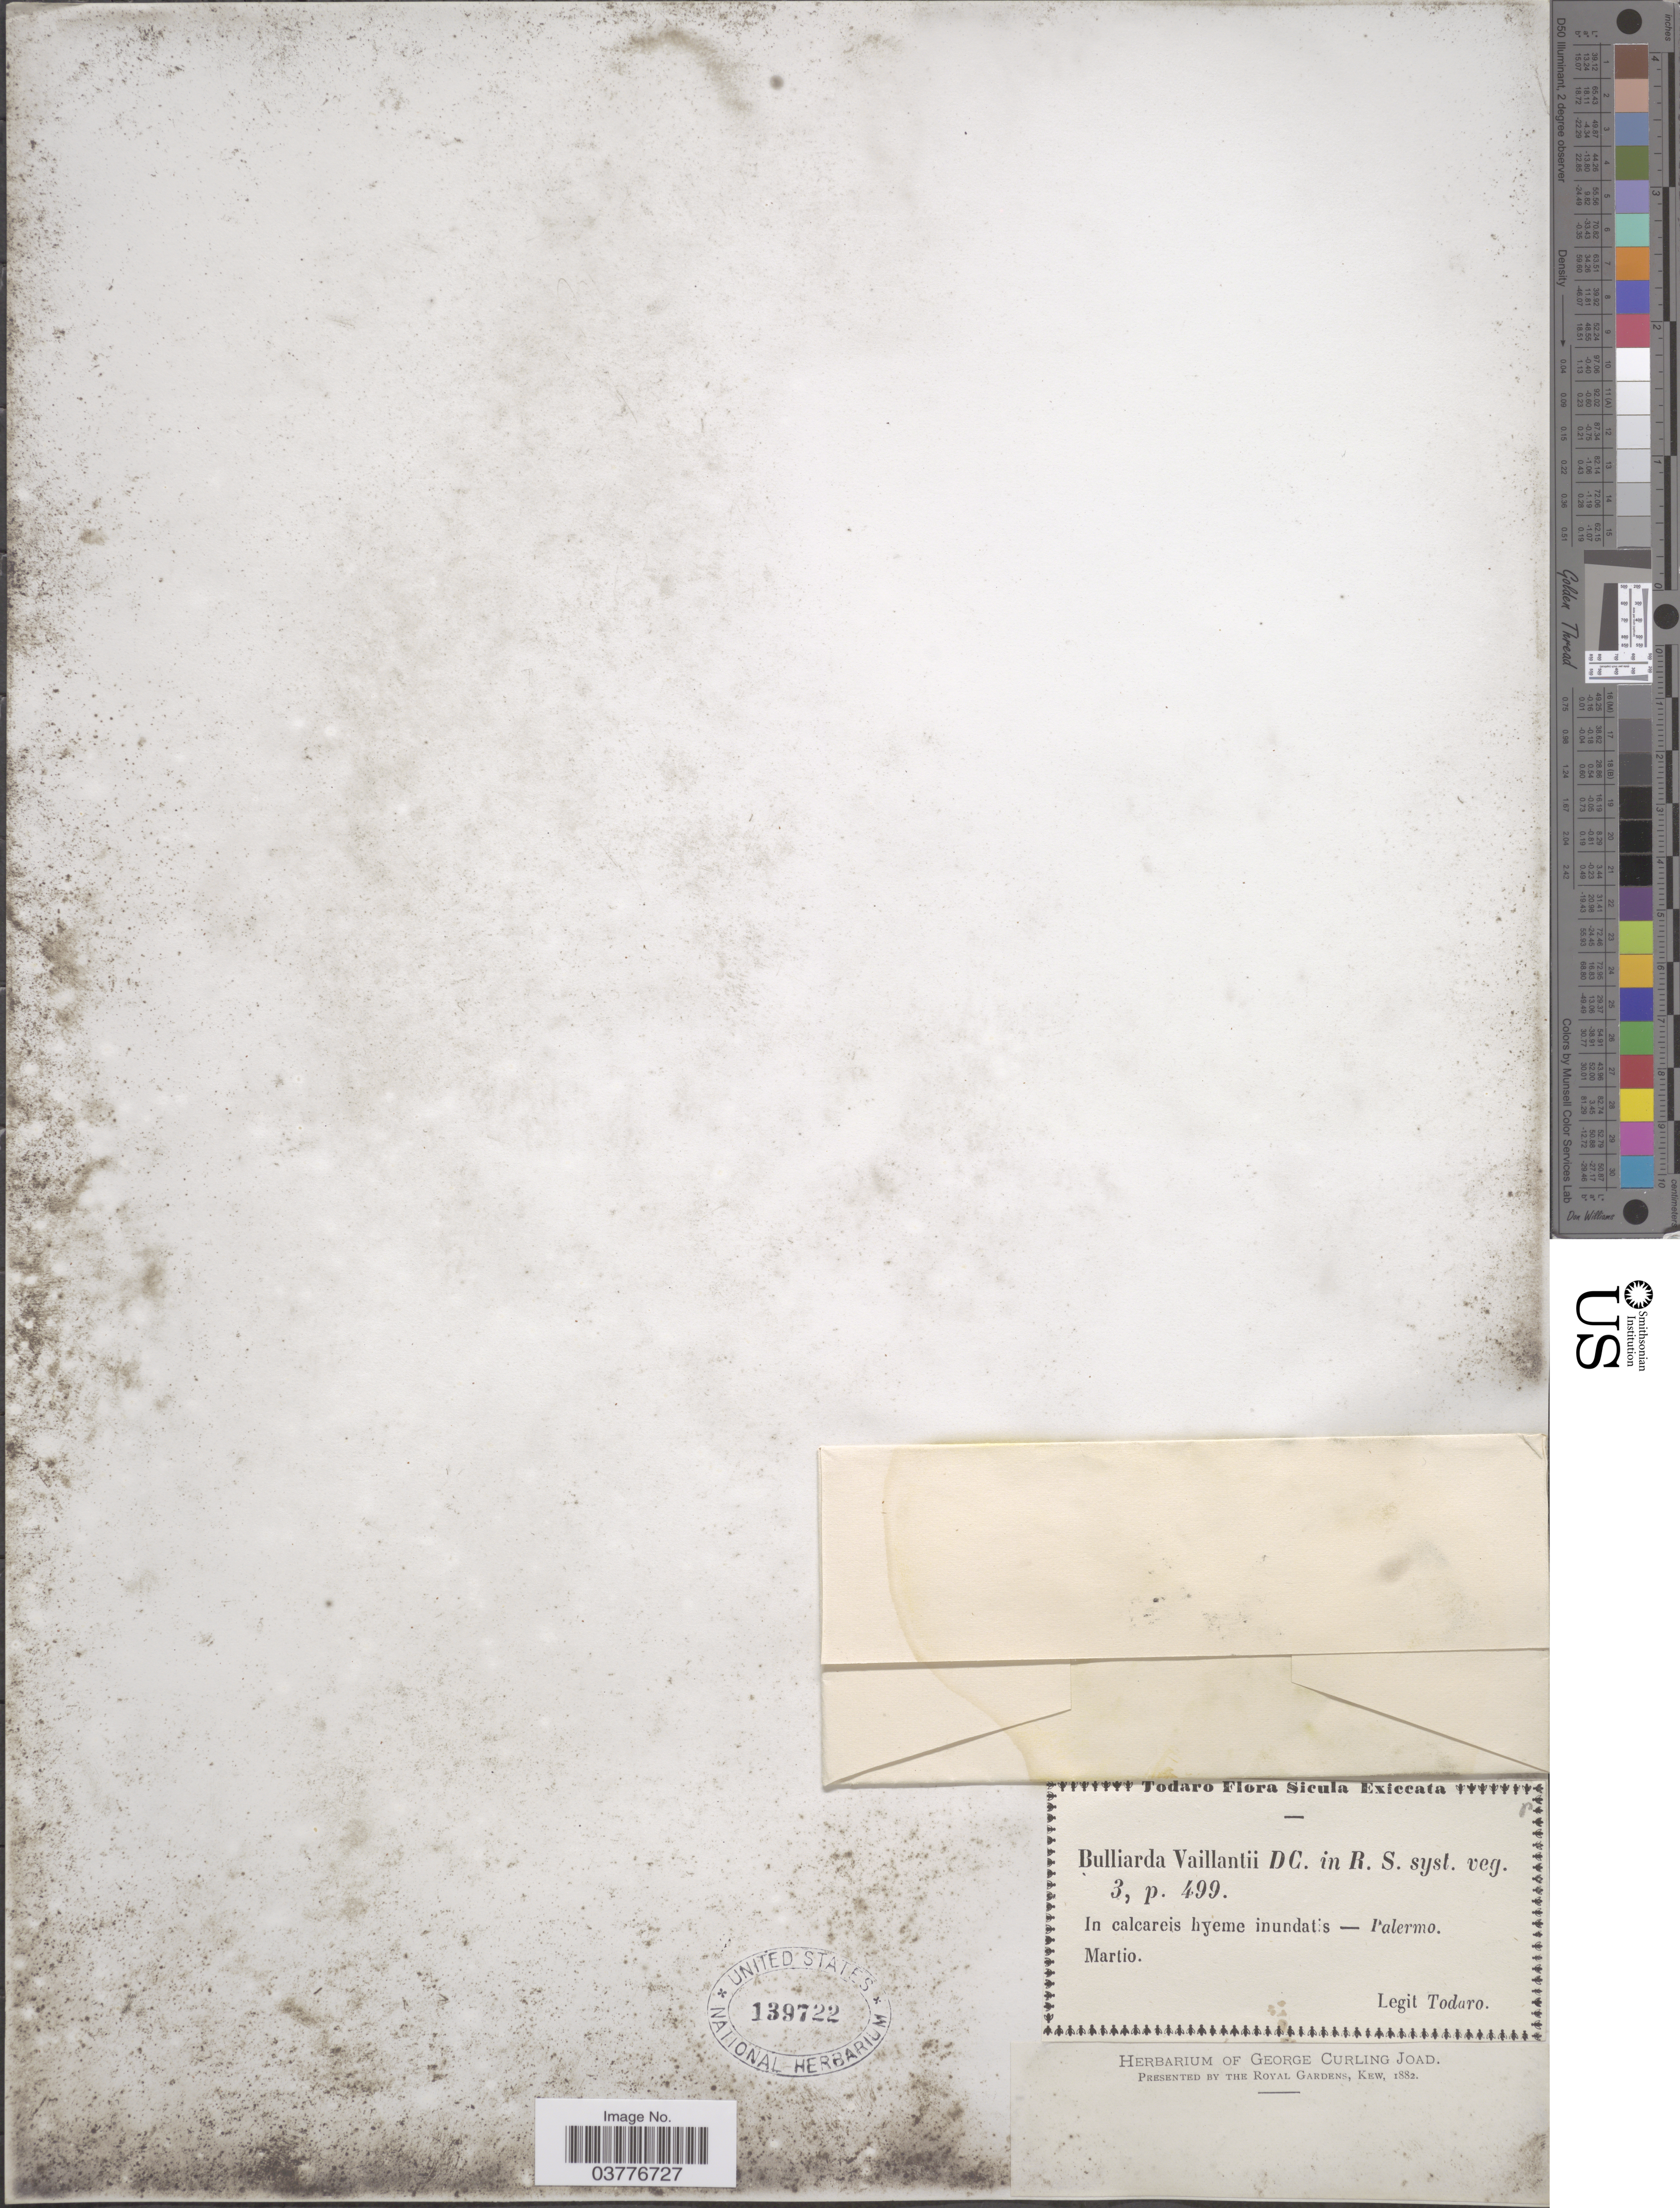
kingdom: Plantae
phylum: Tracheophyta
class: Magnoliopsida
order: Saxifragales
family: Crassulaceae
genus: Crassula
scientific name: Crassula vaillantii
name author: (Willd.) Roth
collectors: Todaro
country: Italy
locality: Sicula. In calcareis hyeme inundatis- Palermo.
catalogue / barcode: US 139722